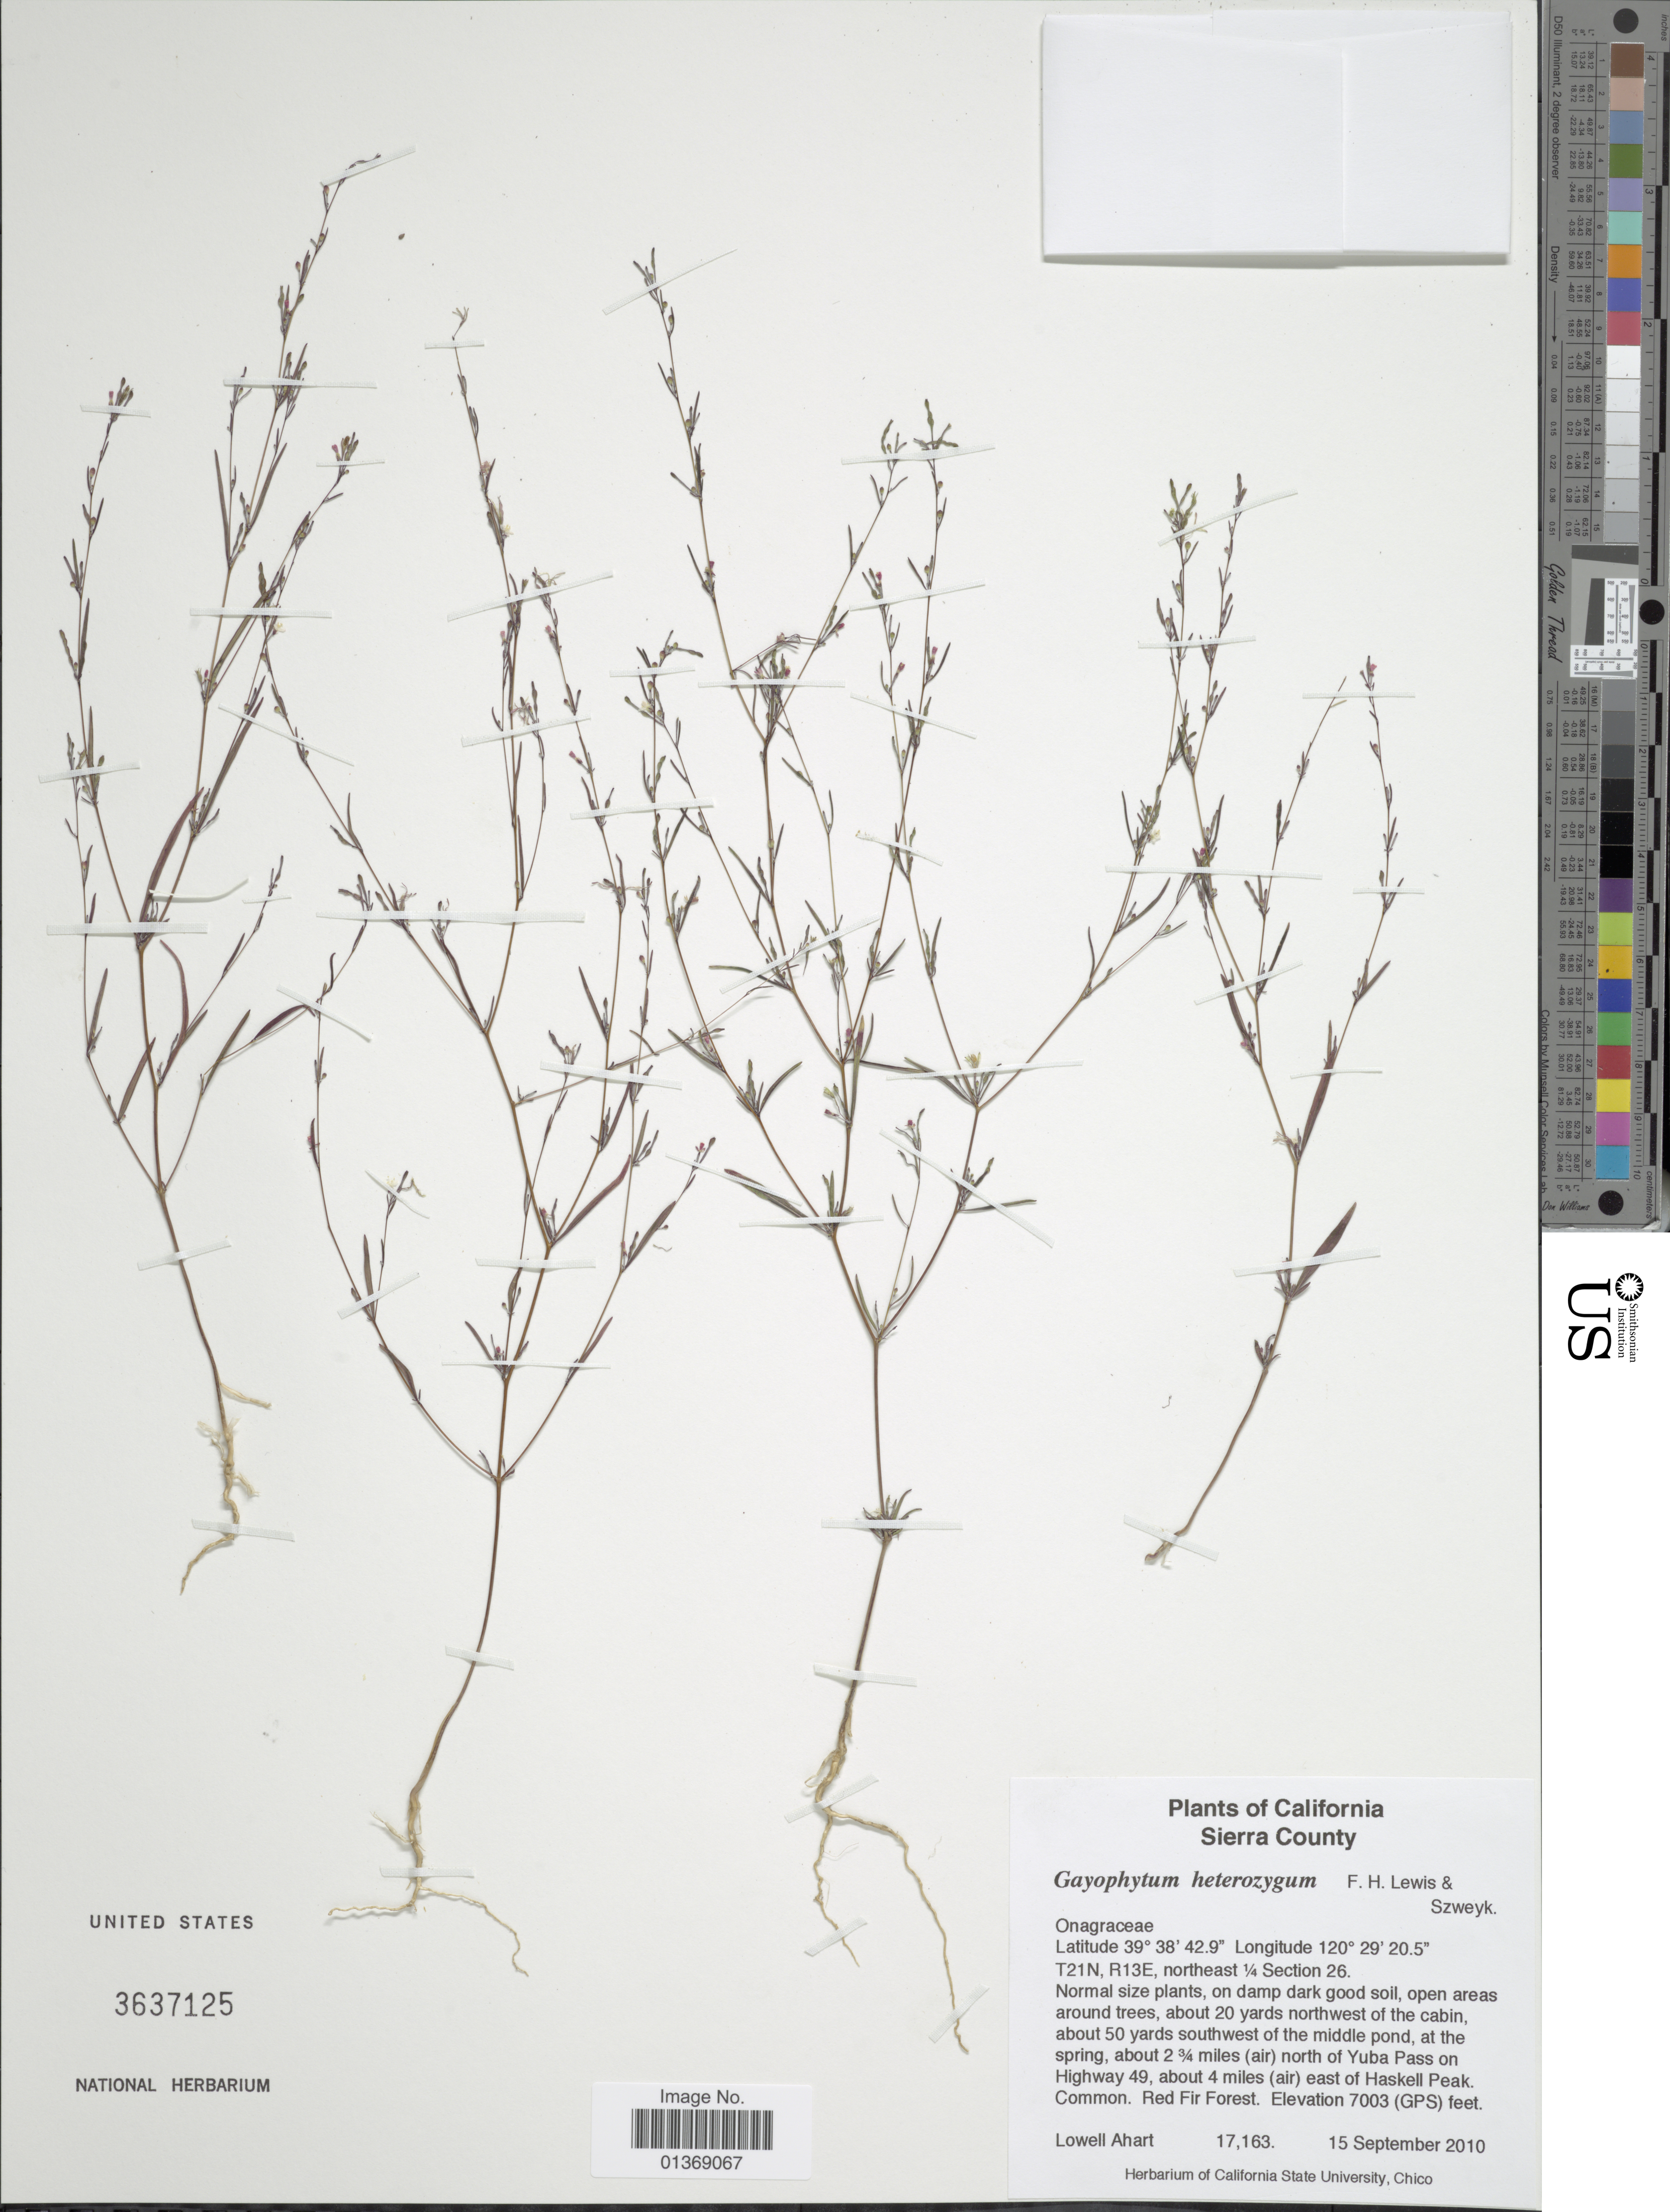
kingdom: Plantae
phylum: Tracheophyta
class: Magnoliopsida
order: Myrtales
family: Onagraceae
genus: Gayophytum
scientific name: Gayophytum heterozygum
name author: F. H. Lewis & Szweyk.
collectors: L. Ahart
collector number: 17163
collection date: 2010-09-15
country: United States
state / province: California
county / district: Sierra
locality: Sierra County, T21N, R13E, Northeast ¼ Section 26, about 20 yards Northwest of the cabin, about 50 yards southwest of the middle pond, at the spring, about 2¾ ,miles (air) north of Yuba Pass on Highway 49, about 4 miles (air) east of Haskell Peak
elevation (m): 2135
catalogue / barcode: US 3637125